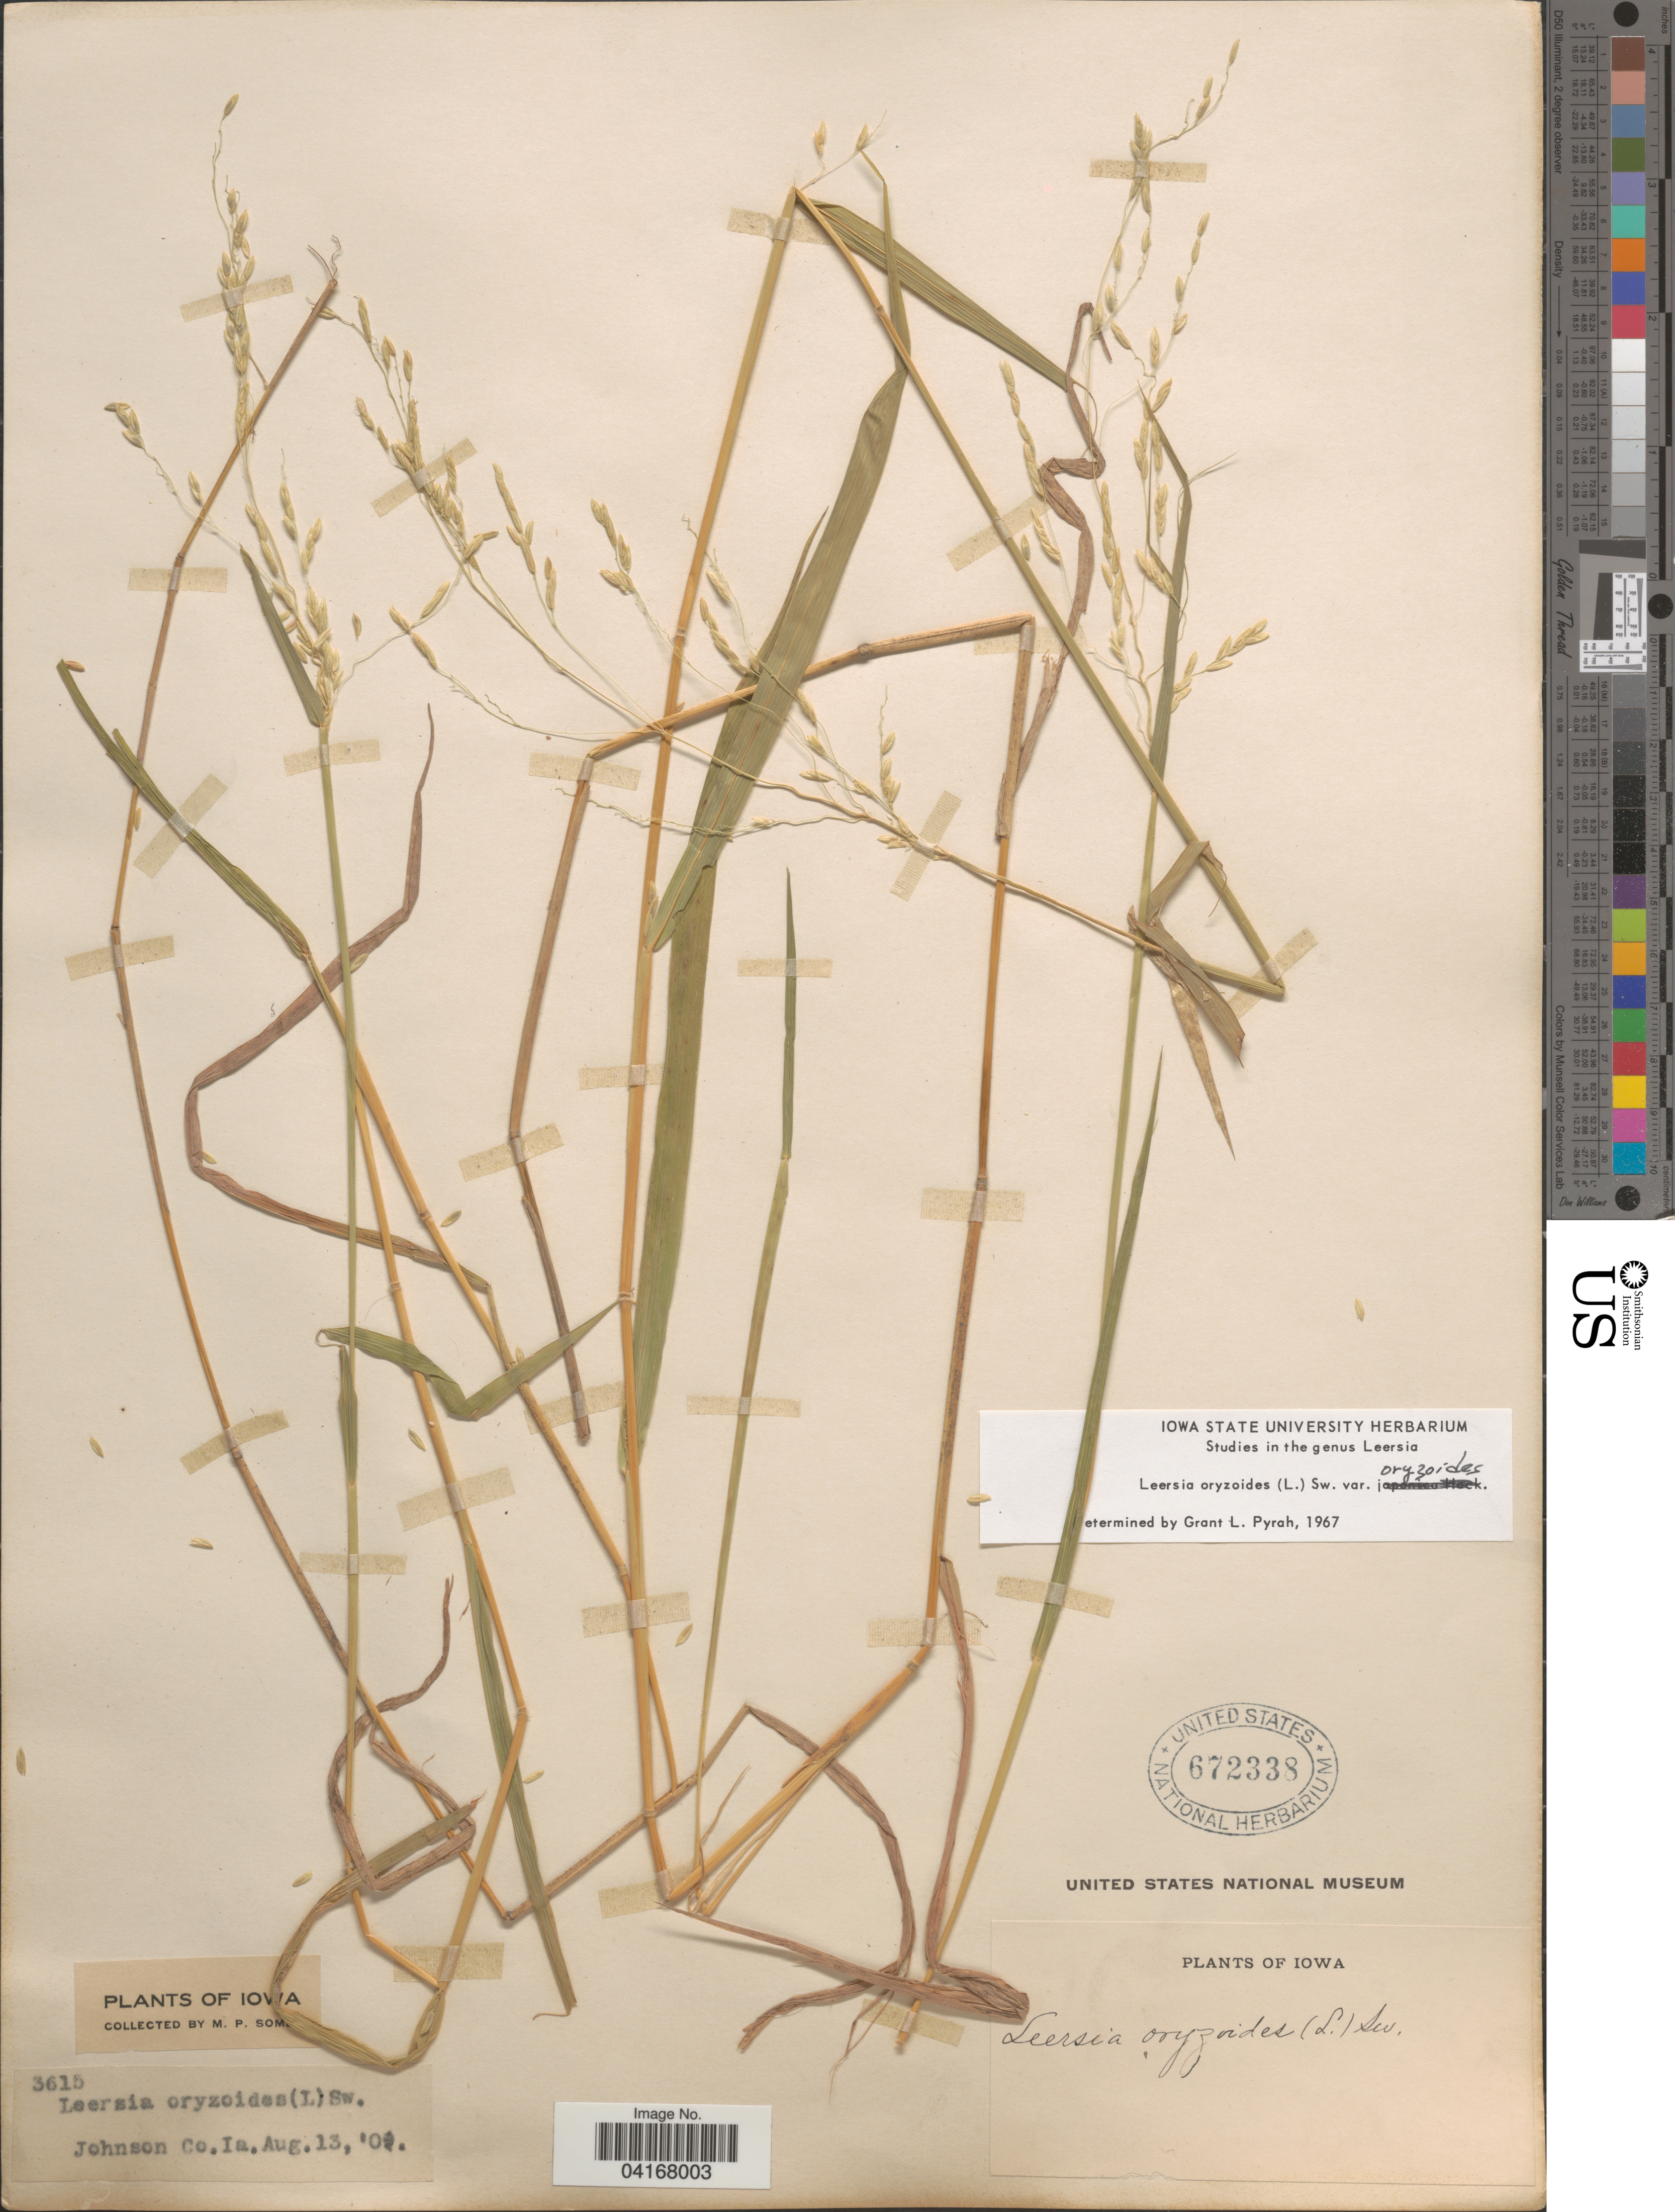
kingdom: Plantae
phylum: Tracheophyta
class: Liliopsida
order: Poales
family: Poaceae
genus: Leersia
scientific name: Leersia oryzoides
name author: (L.) Sw.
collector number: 3615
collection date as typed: Transcribed d/m/y: 13/8/0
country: United States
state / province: Iowa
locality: Johnson Co.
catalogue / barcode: US 672338